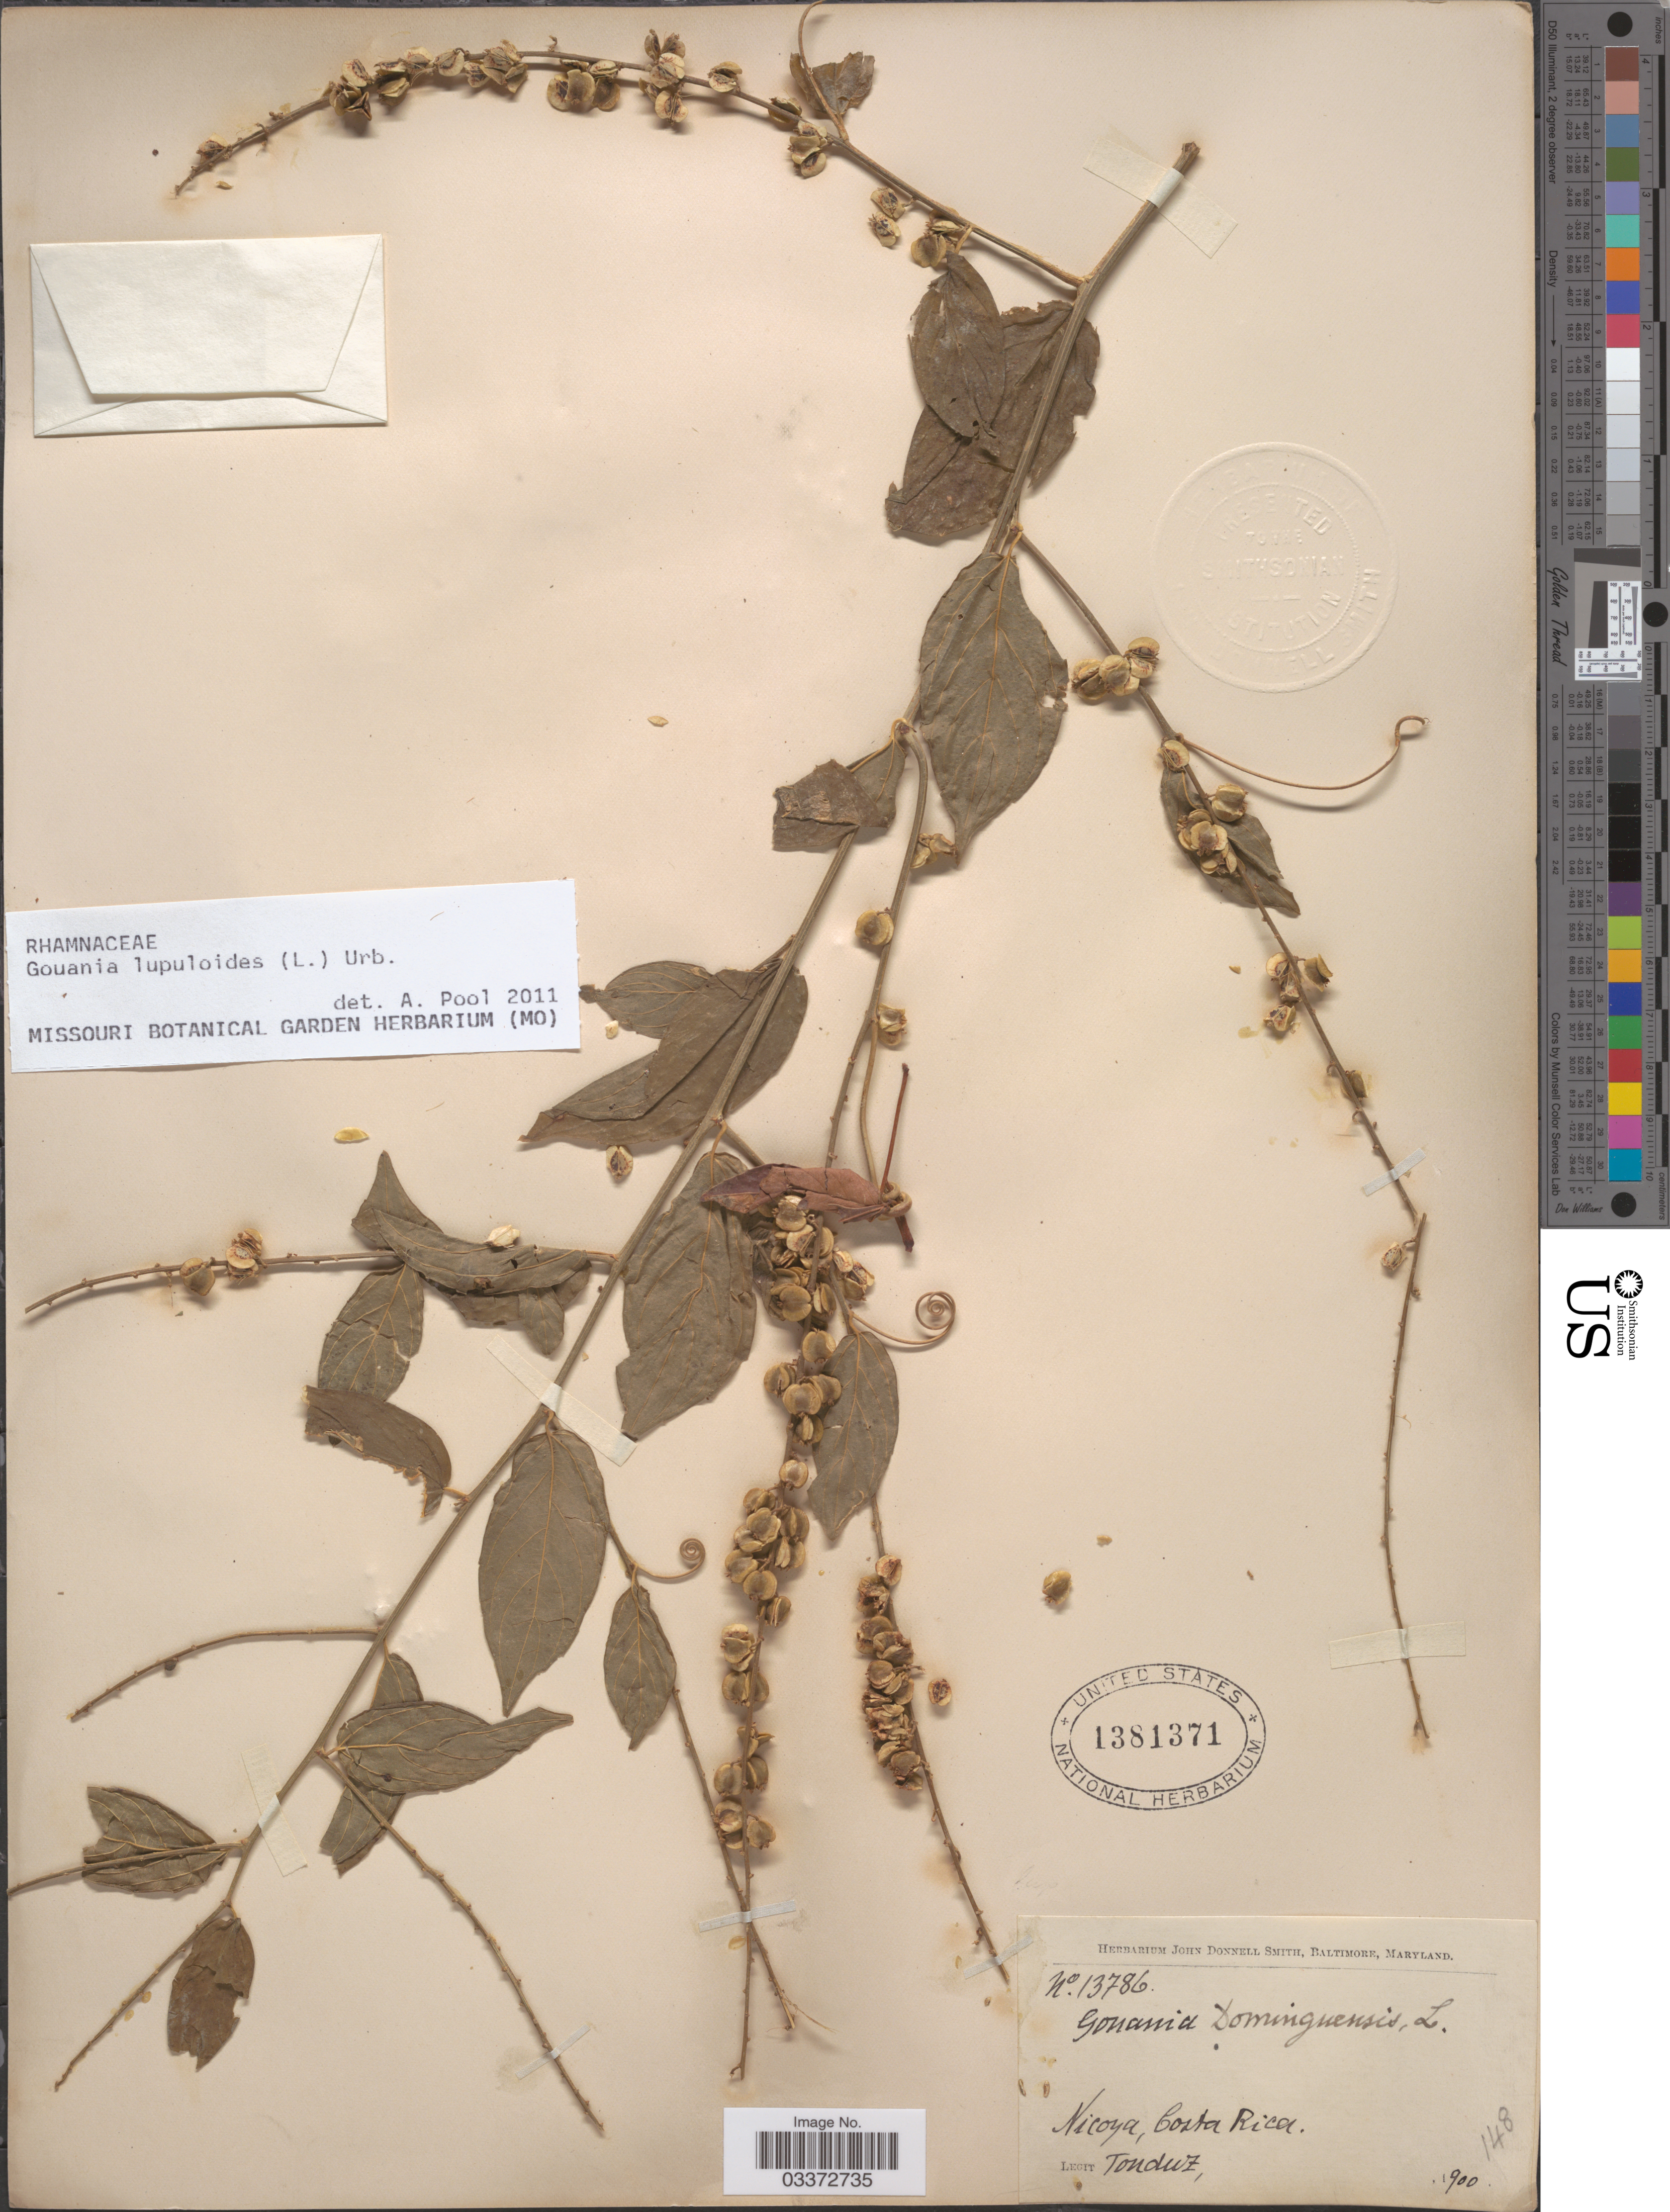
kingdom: Plantae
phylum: Tracheophyta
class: Magnoliopsida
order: Rosales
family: Rhamnaceae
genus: Gouania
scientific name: Gouania lupuloides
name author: (L.) Urb.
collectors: Tonduz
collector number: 13786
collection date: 1900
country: Costa Rica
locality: Nicoya.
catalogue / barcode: US 1381371